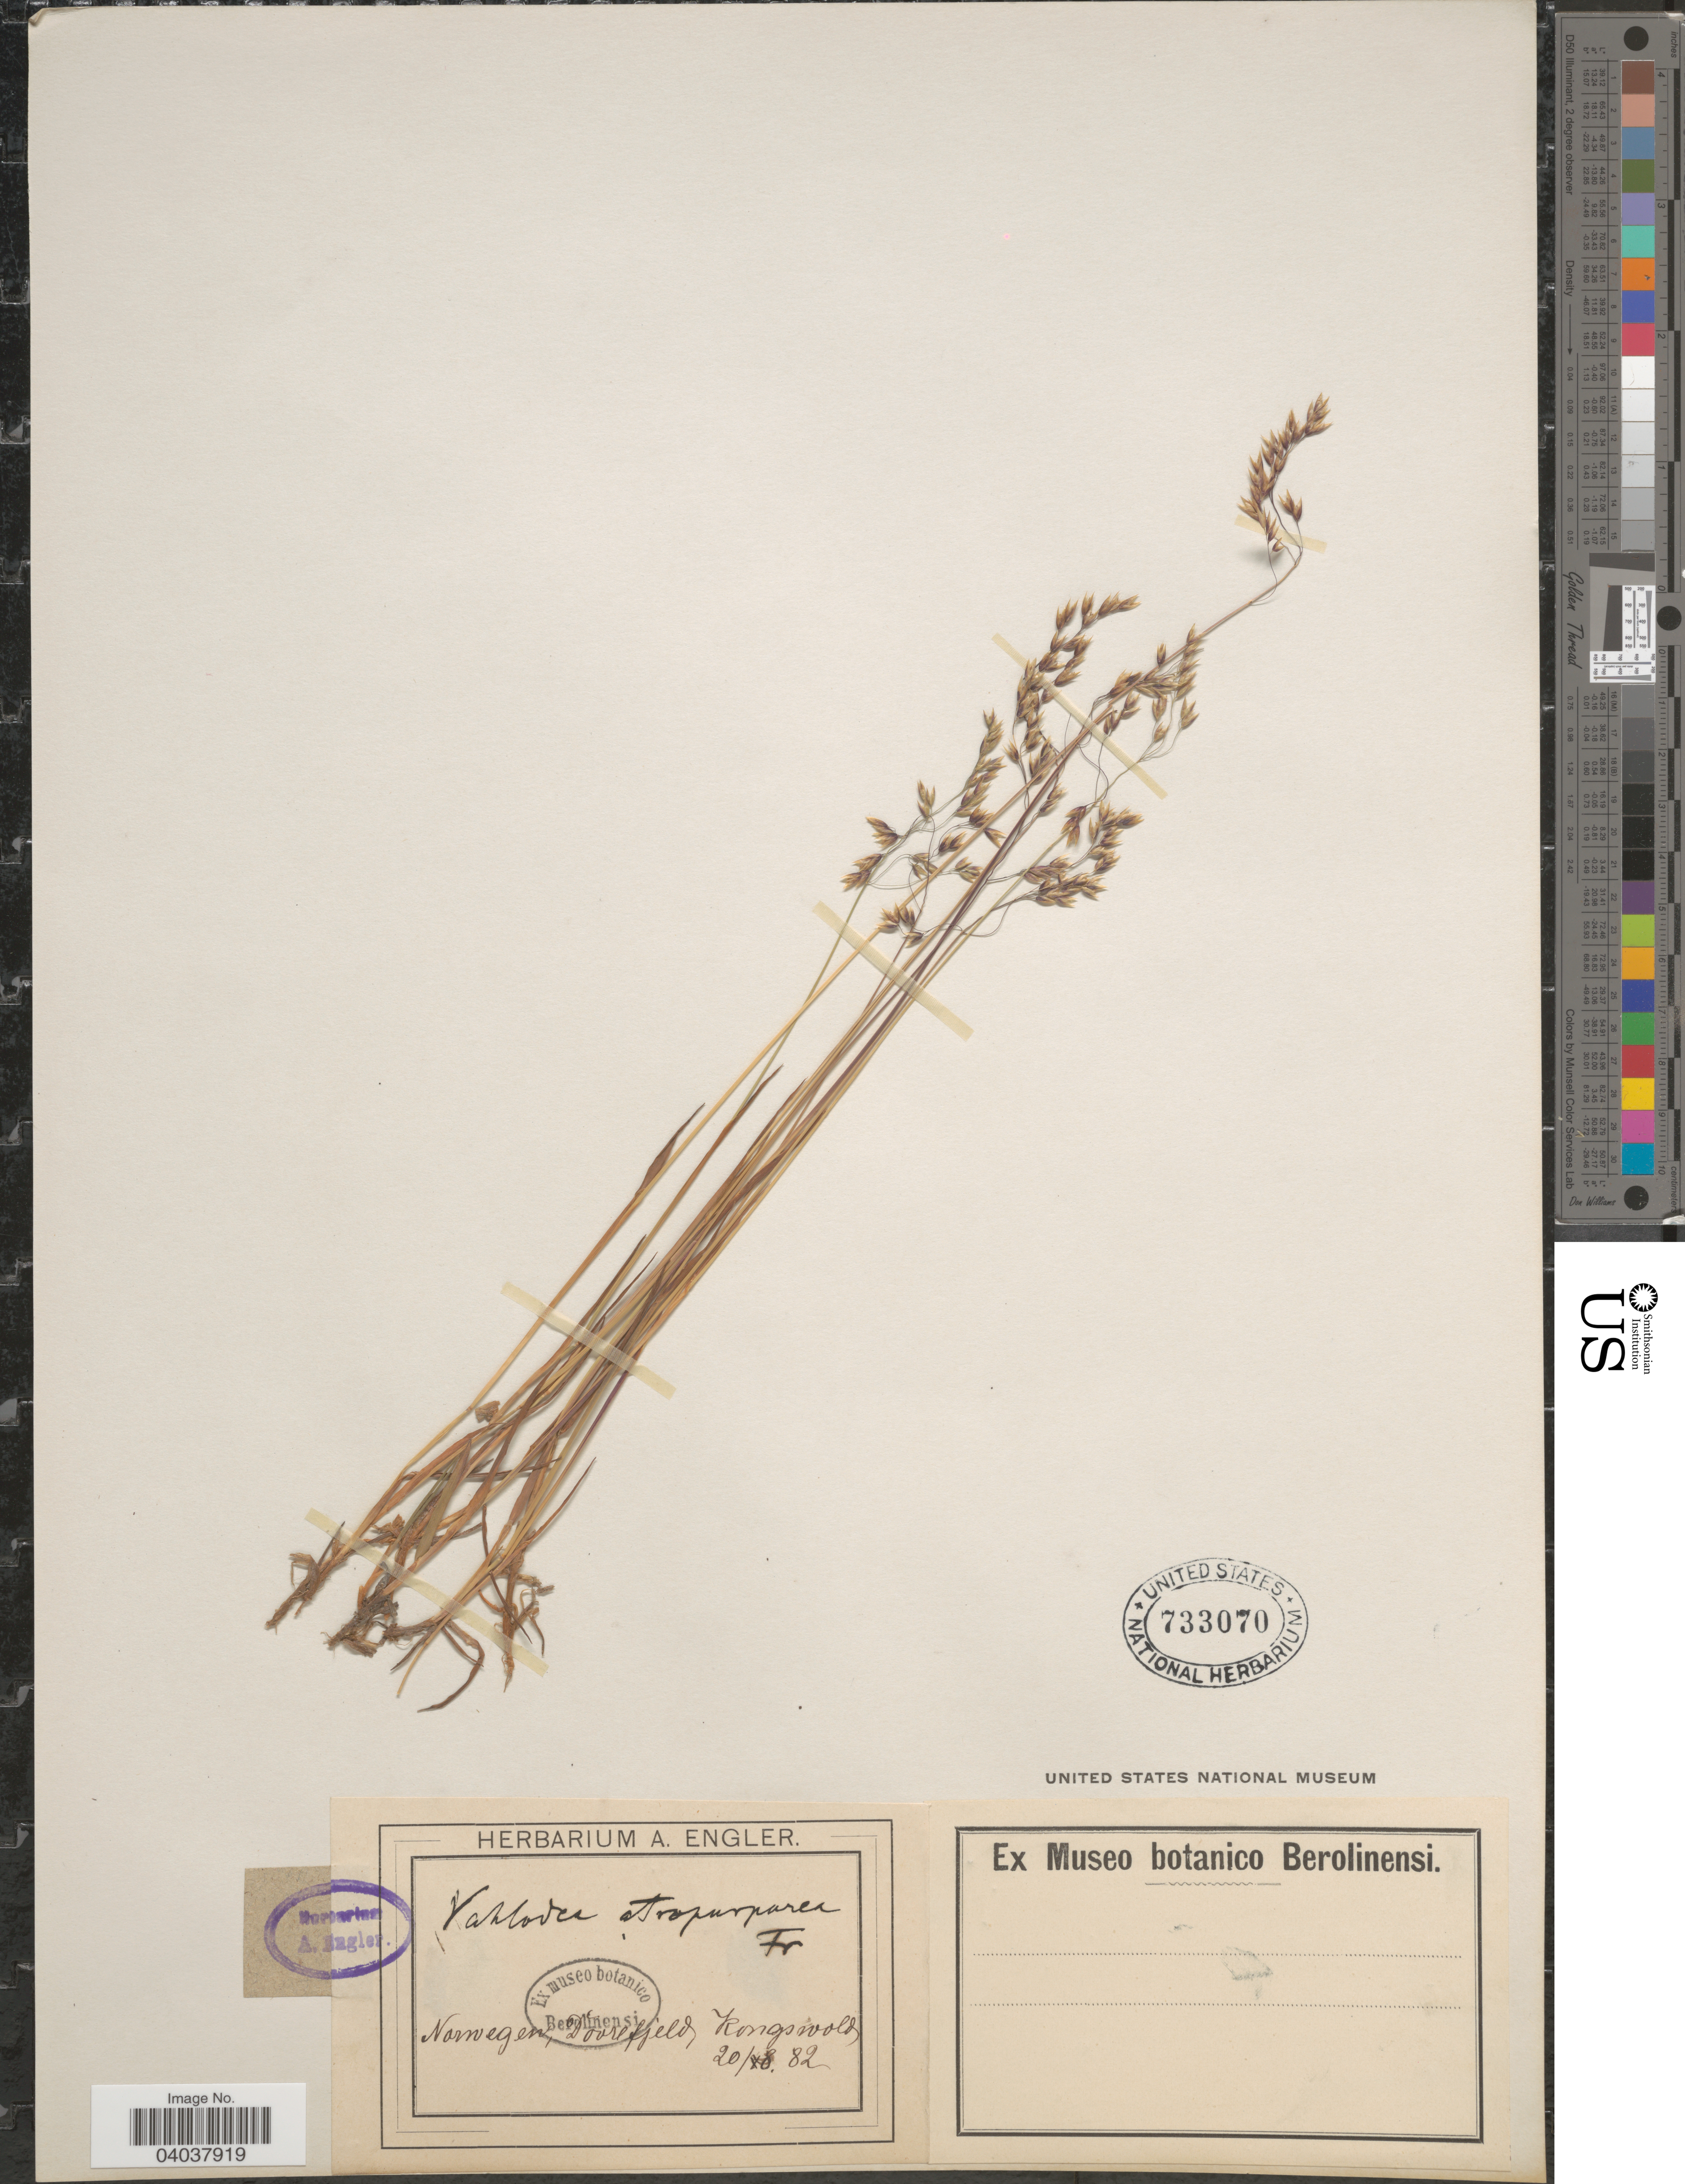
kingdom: Plantae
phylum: Tracheophyta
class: Liliopsida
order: Poales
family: Poaceae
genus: Vahlodea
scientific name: Vahlodea atropurpurea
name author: (Wahlenb.) Fr. ex Hartm.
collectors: ex herb. A. Engler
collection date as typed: Transcribed d/m/y: 20/8/82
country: Norway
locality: Norwegen, Dovrefjeld, Kongswold.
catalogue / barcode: US 733070